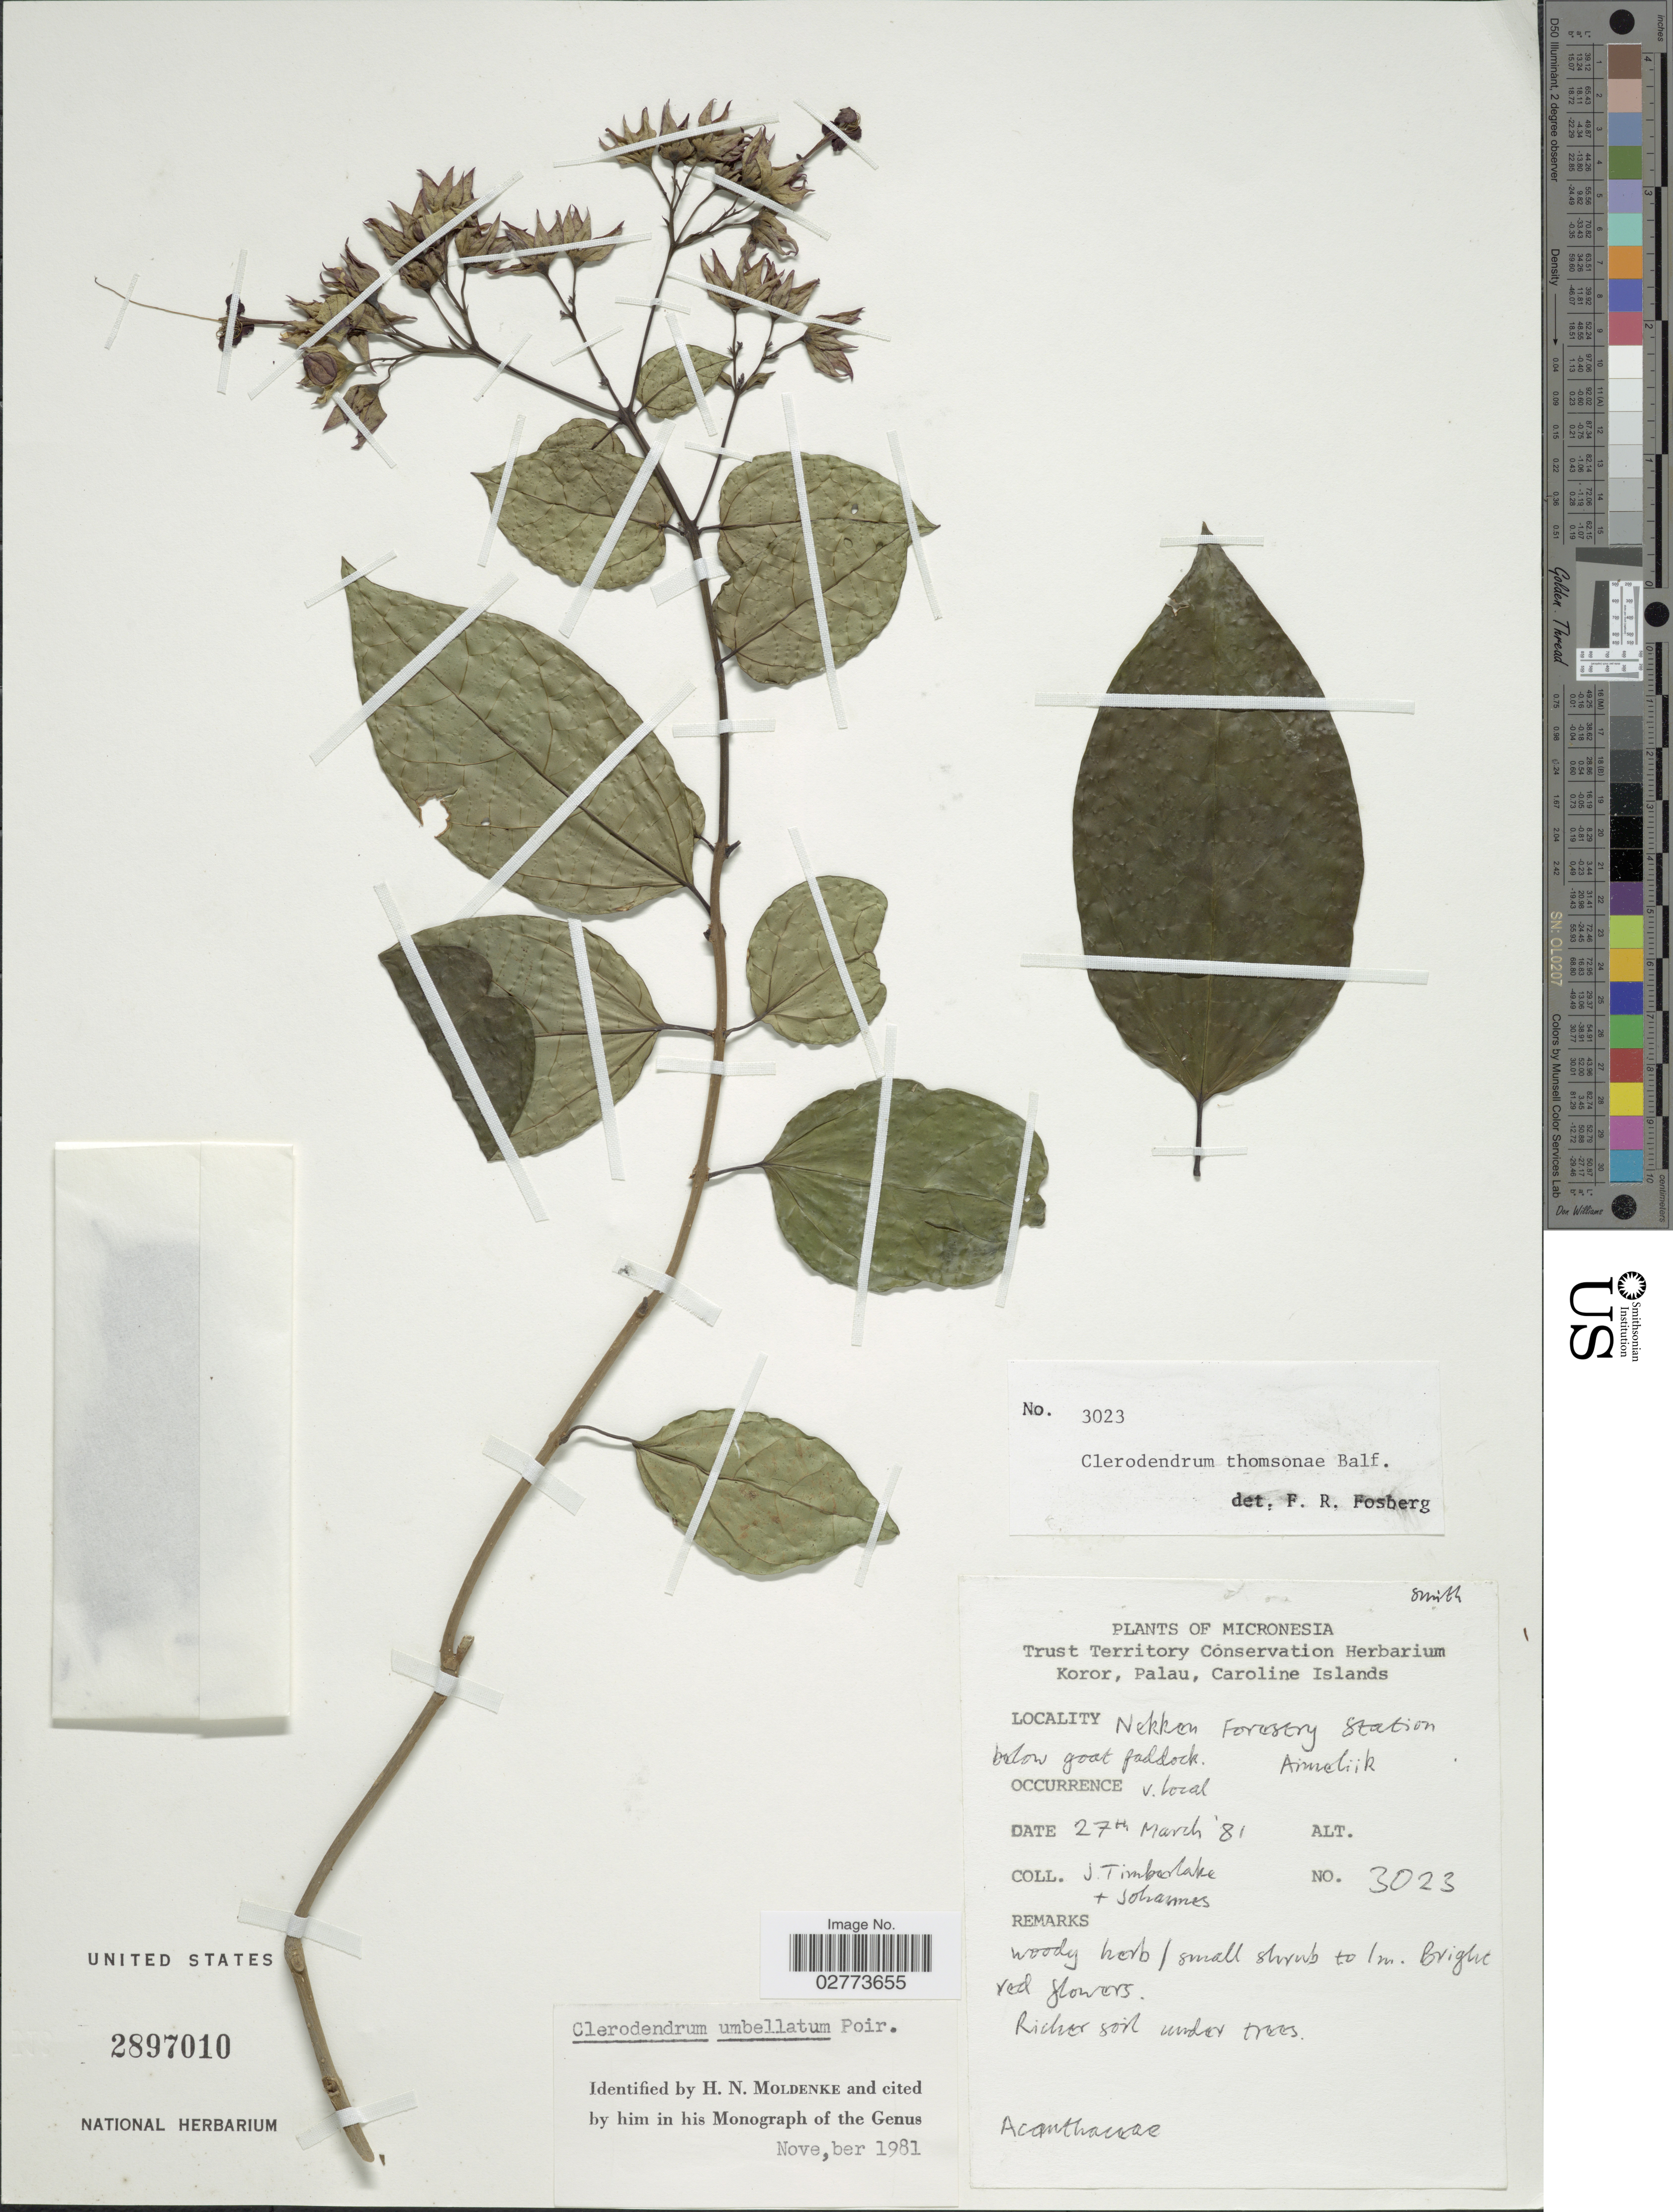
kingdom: Plantae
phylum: Tracheophyta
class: Magnoliopsida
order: Lamiales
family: Lamiaceae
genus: Clerodendrum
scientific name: Clerodendrum umbellatum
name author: Poir.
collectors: J. Timberlake & -. Johannes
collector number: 3023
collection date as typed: Transcribed d/m/y: 27/3/81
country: Palau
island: Babeldaob [Babelthuap]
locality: Palau, Caroline Islands. Nekken Forestry Station below goat paddock, Aimeliik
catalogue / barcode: US 2897010